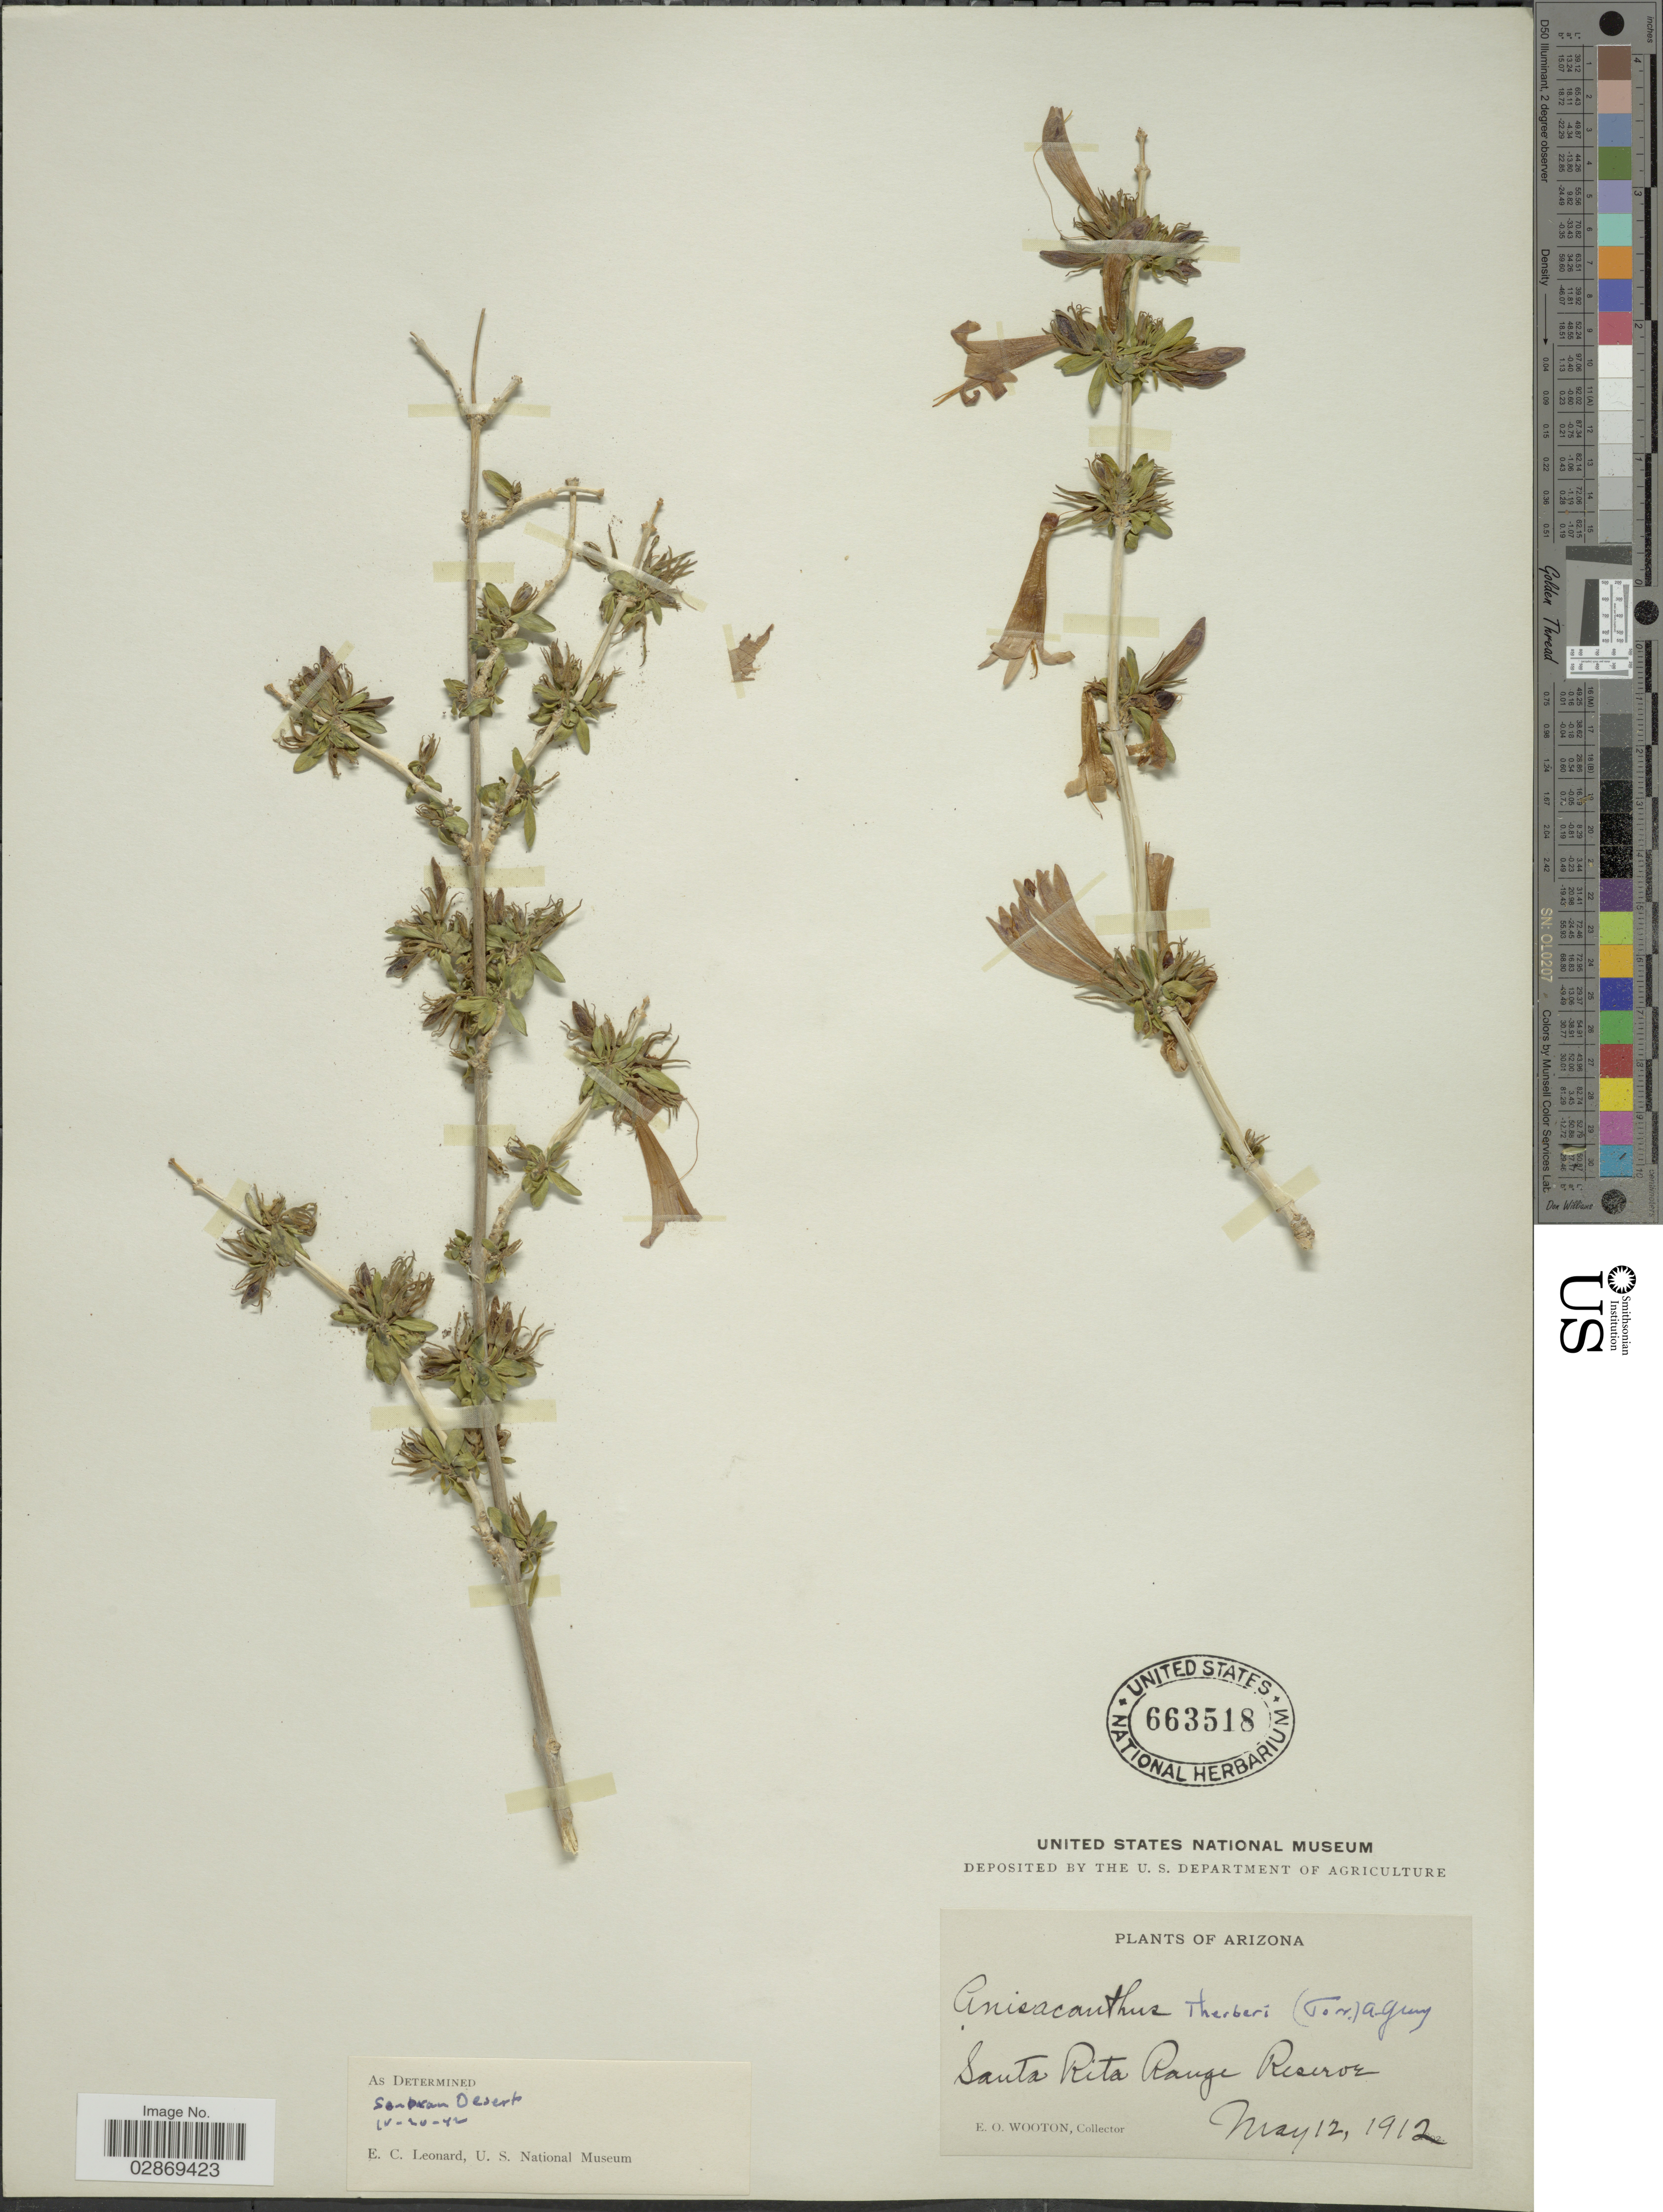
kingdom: Plantae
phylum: Tracheophyta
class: Magnoliopsida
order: Lamiales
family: Acanthaceae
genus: Anisacanthus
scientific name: Anisacanthus thurberi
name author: (Torr.) A. Gray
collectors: E. O. Wooton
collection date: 1912-05-12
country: United States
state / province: Arizona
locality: Santa Rita Range Reservor.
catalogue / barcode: US 663518